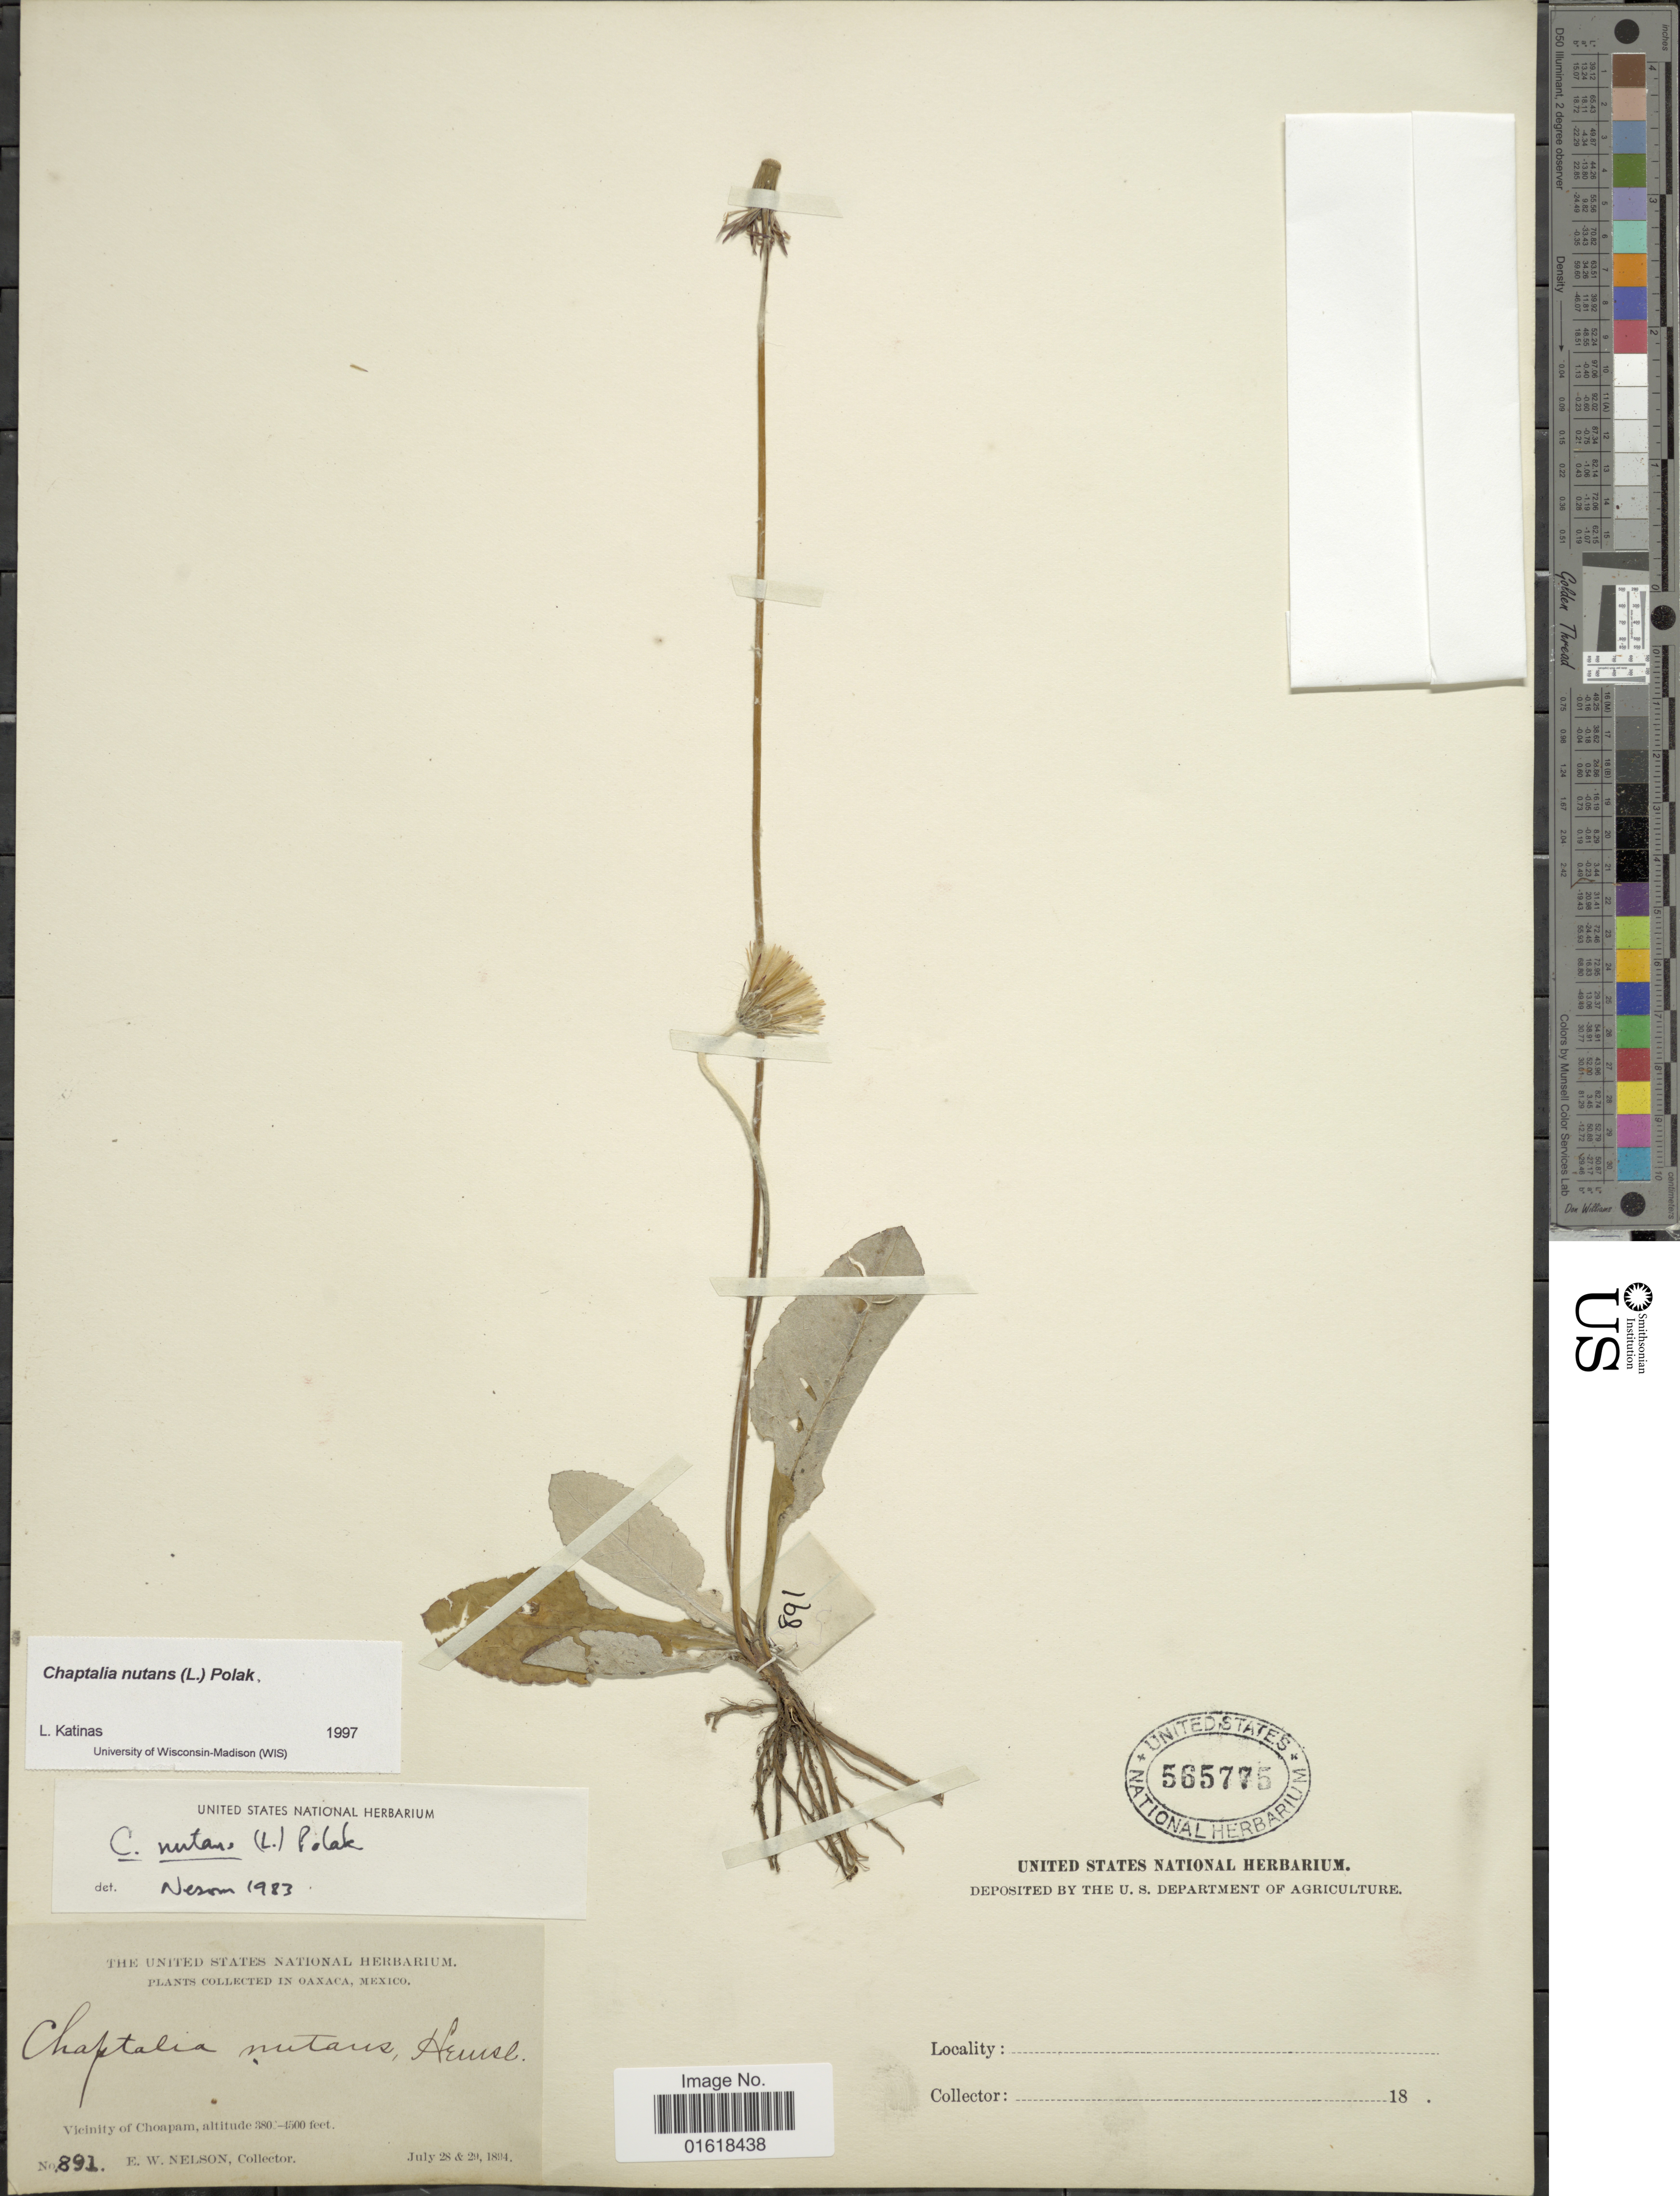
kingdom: Plantae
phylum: Tracheophyta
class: Magnoliopsida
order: Asterales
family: Asteraceae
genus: Chaptalia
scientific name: Chaptalia nutans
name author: (L.) Pol.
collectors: E. W. Nelson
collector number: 891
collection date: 1894-07-28/1894-07-29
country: Mexico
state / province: Oaxaca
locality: Vicinity of Choapam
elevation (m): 116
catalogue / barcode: US 565775